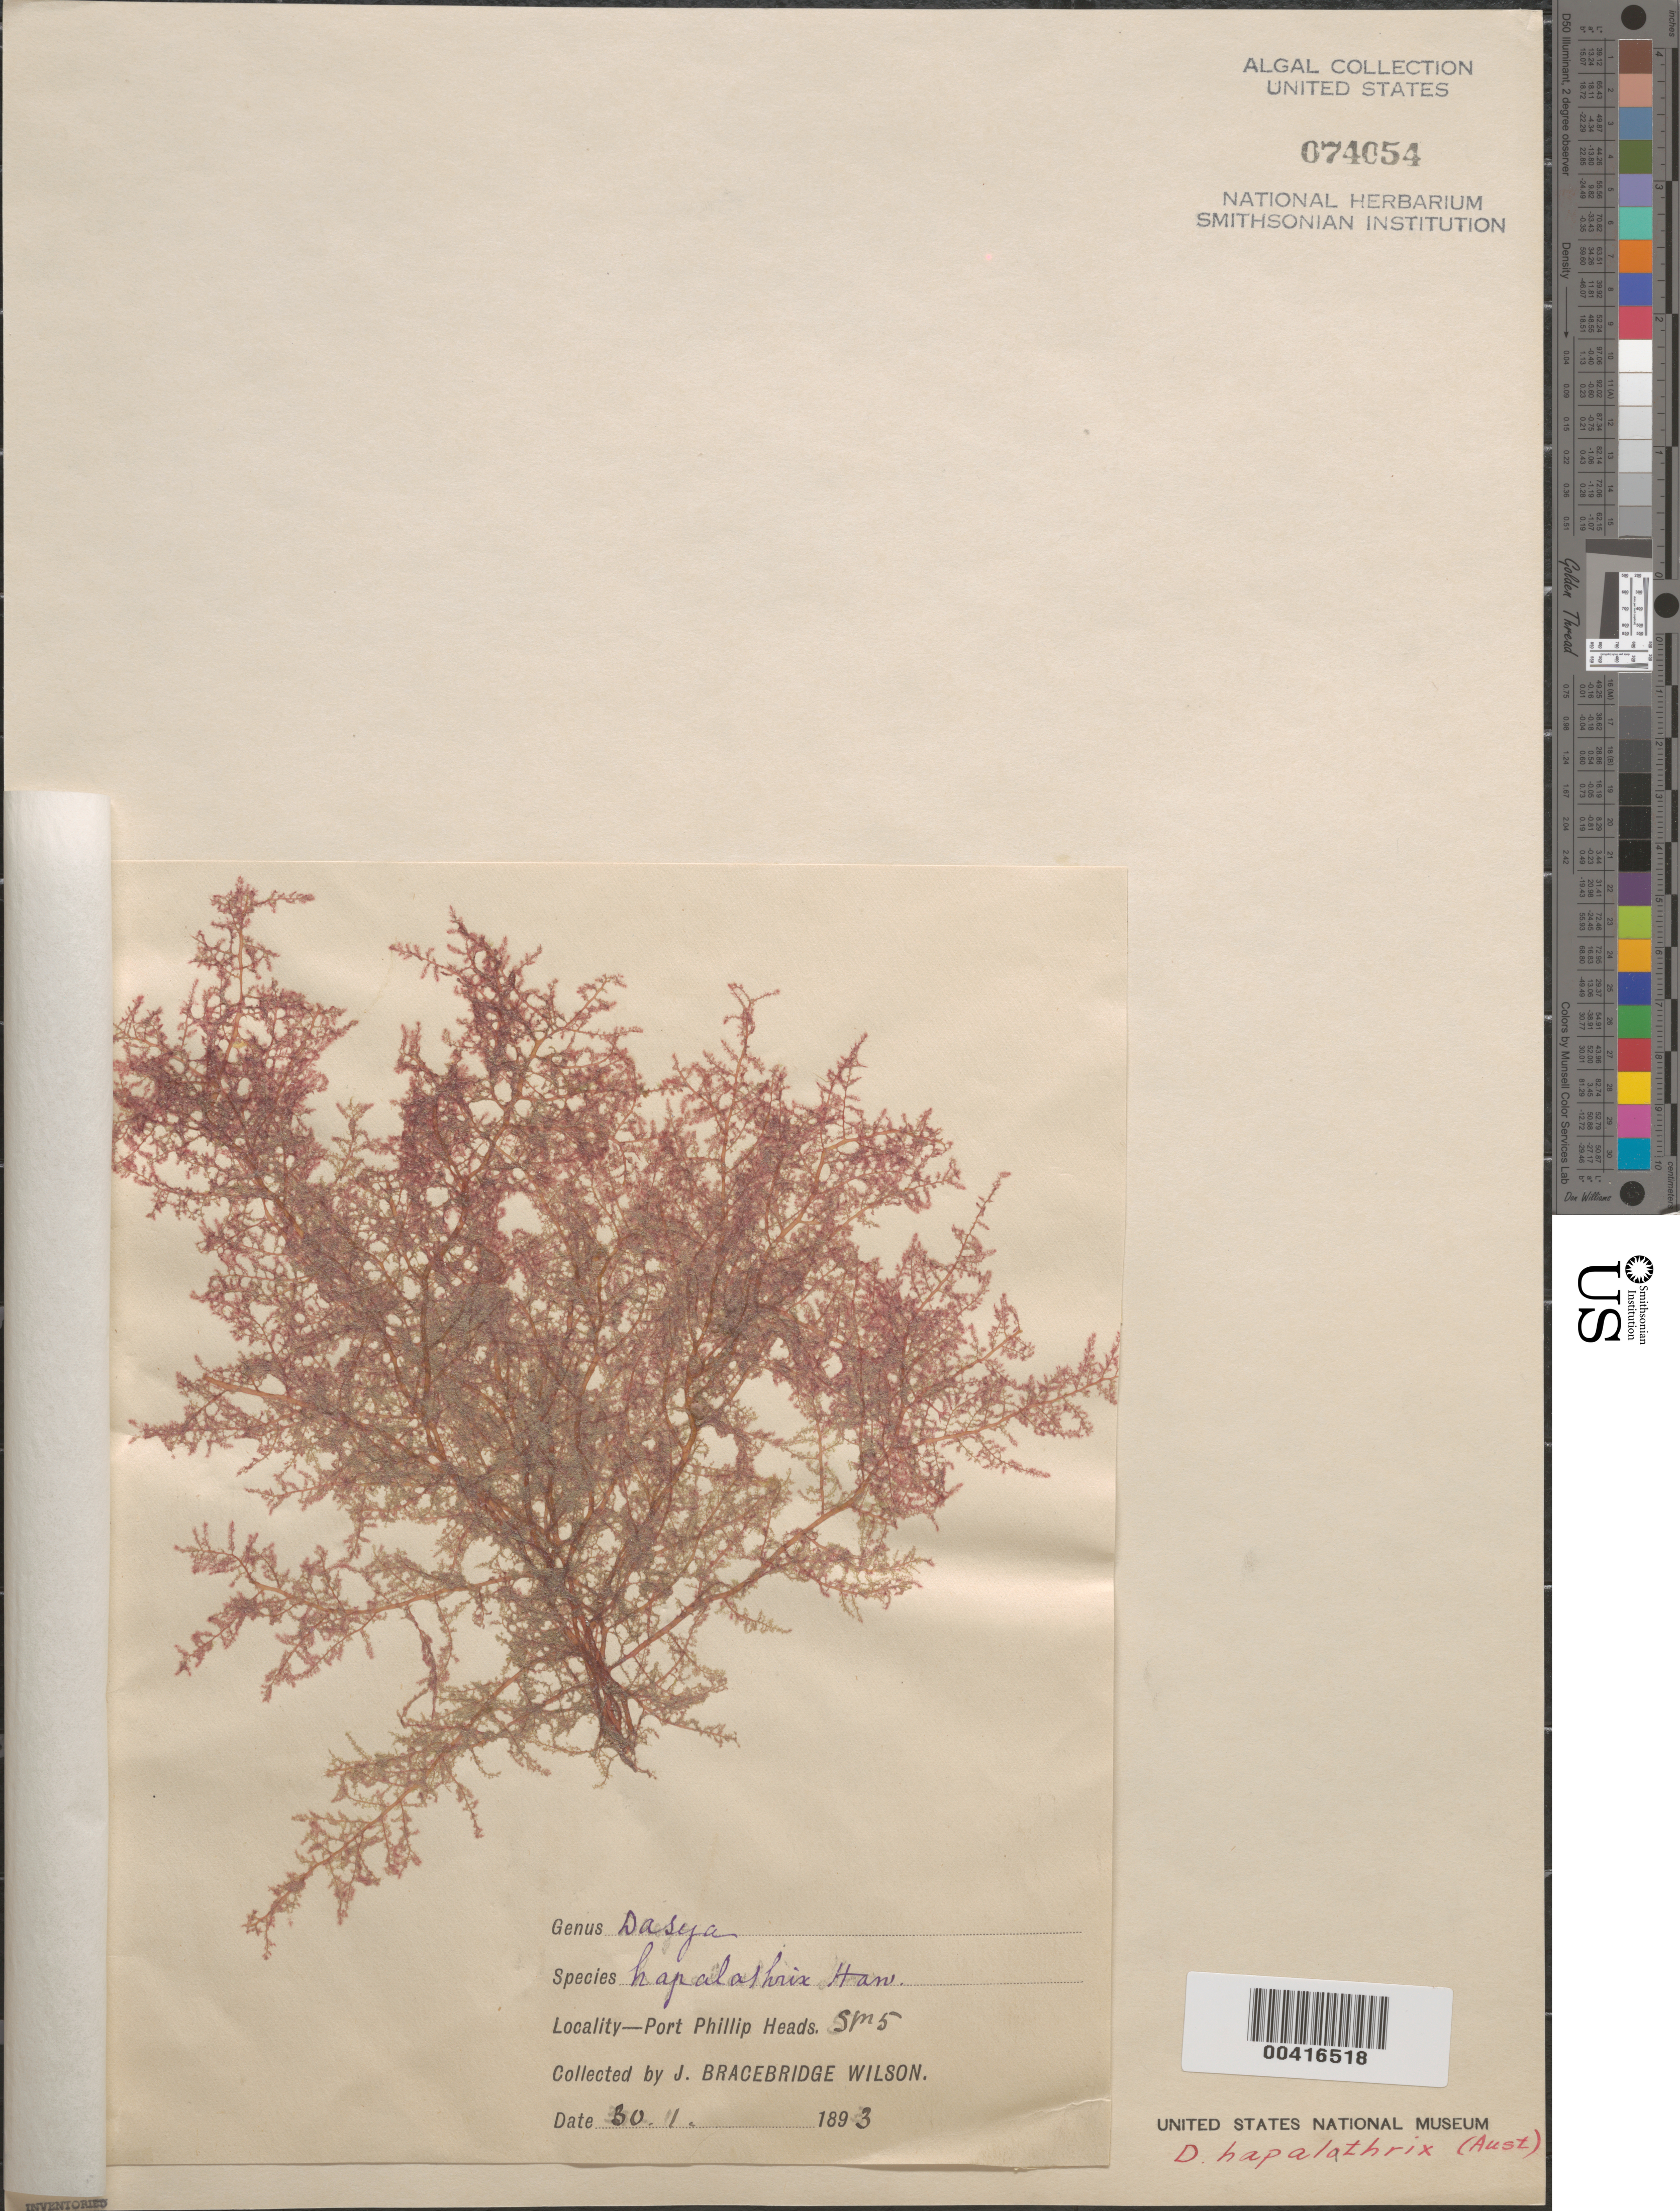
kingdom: Plantae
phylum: Rhodophyta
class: Florideophyceae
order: Ceramiales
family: Dasyaceae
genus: Dasya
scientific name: Dasya hapalathrix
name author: Harv.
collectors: J. B. Wilson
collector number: Station 5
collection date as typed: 30 Jan 1893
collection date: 1893-01-30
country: Australia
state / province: Victoria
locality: Port Phillip Heads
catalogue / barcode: US 74054